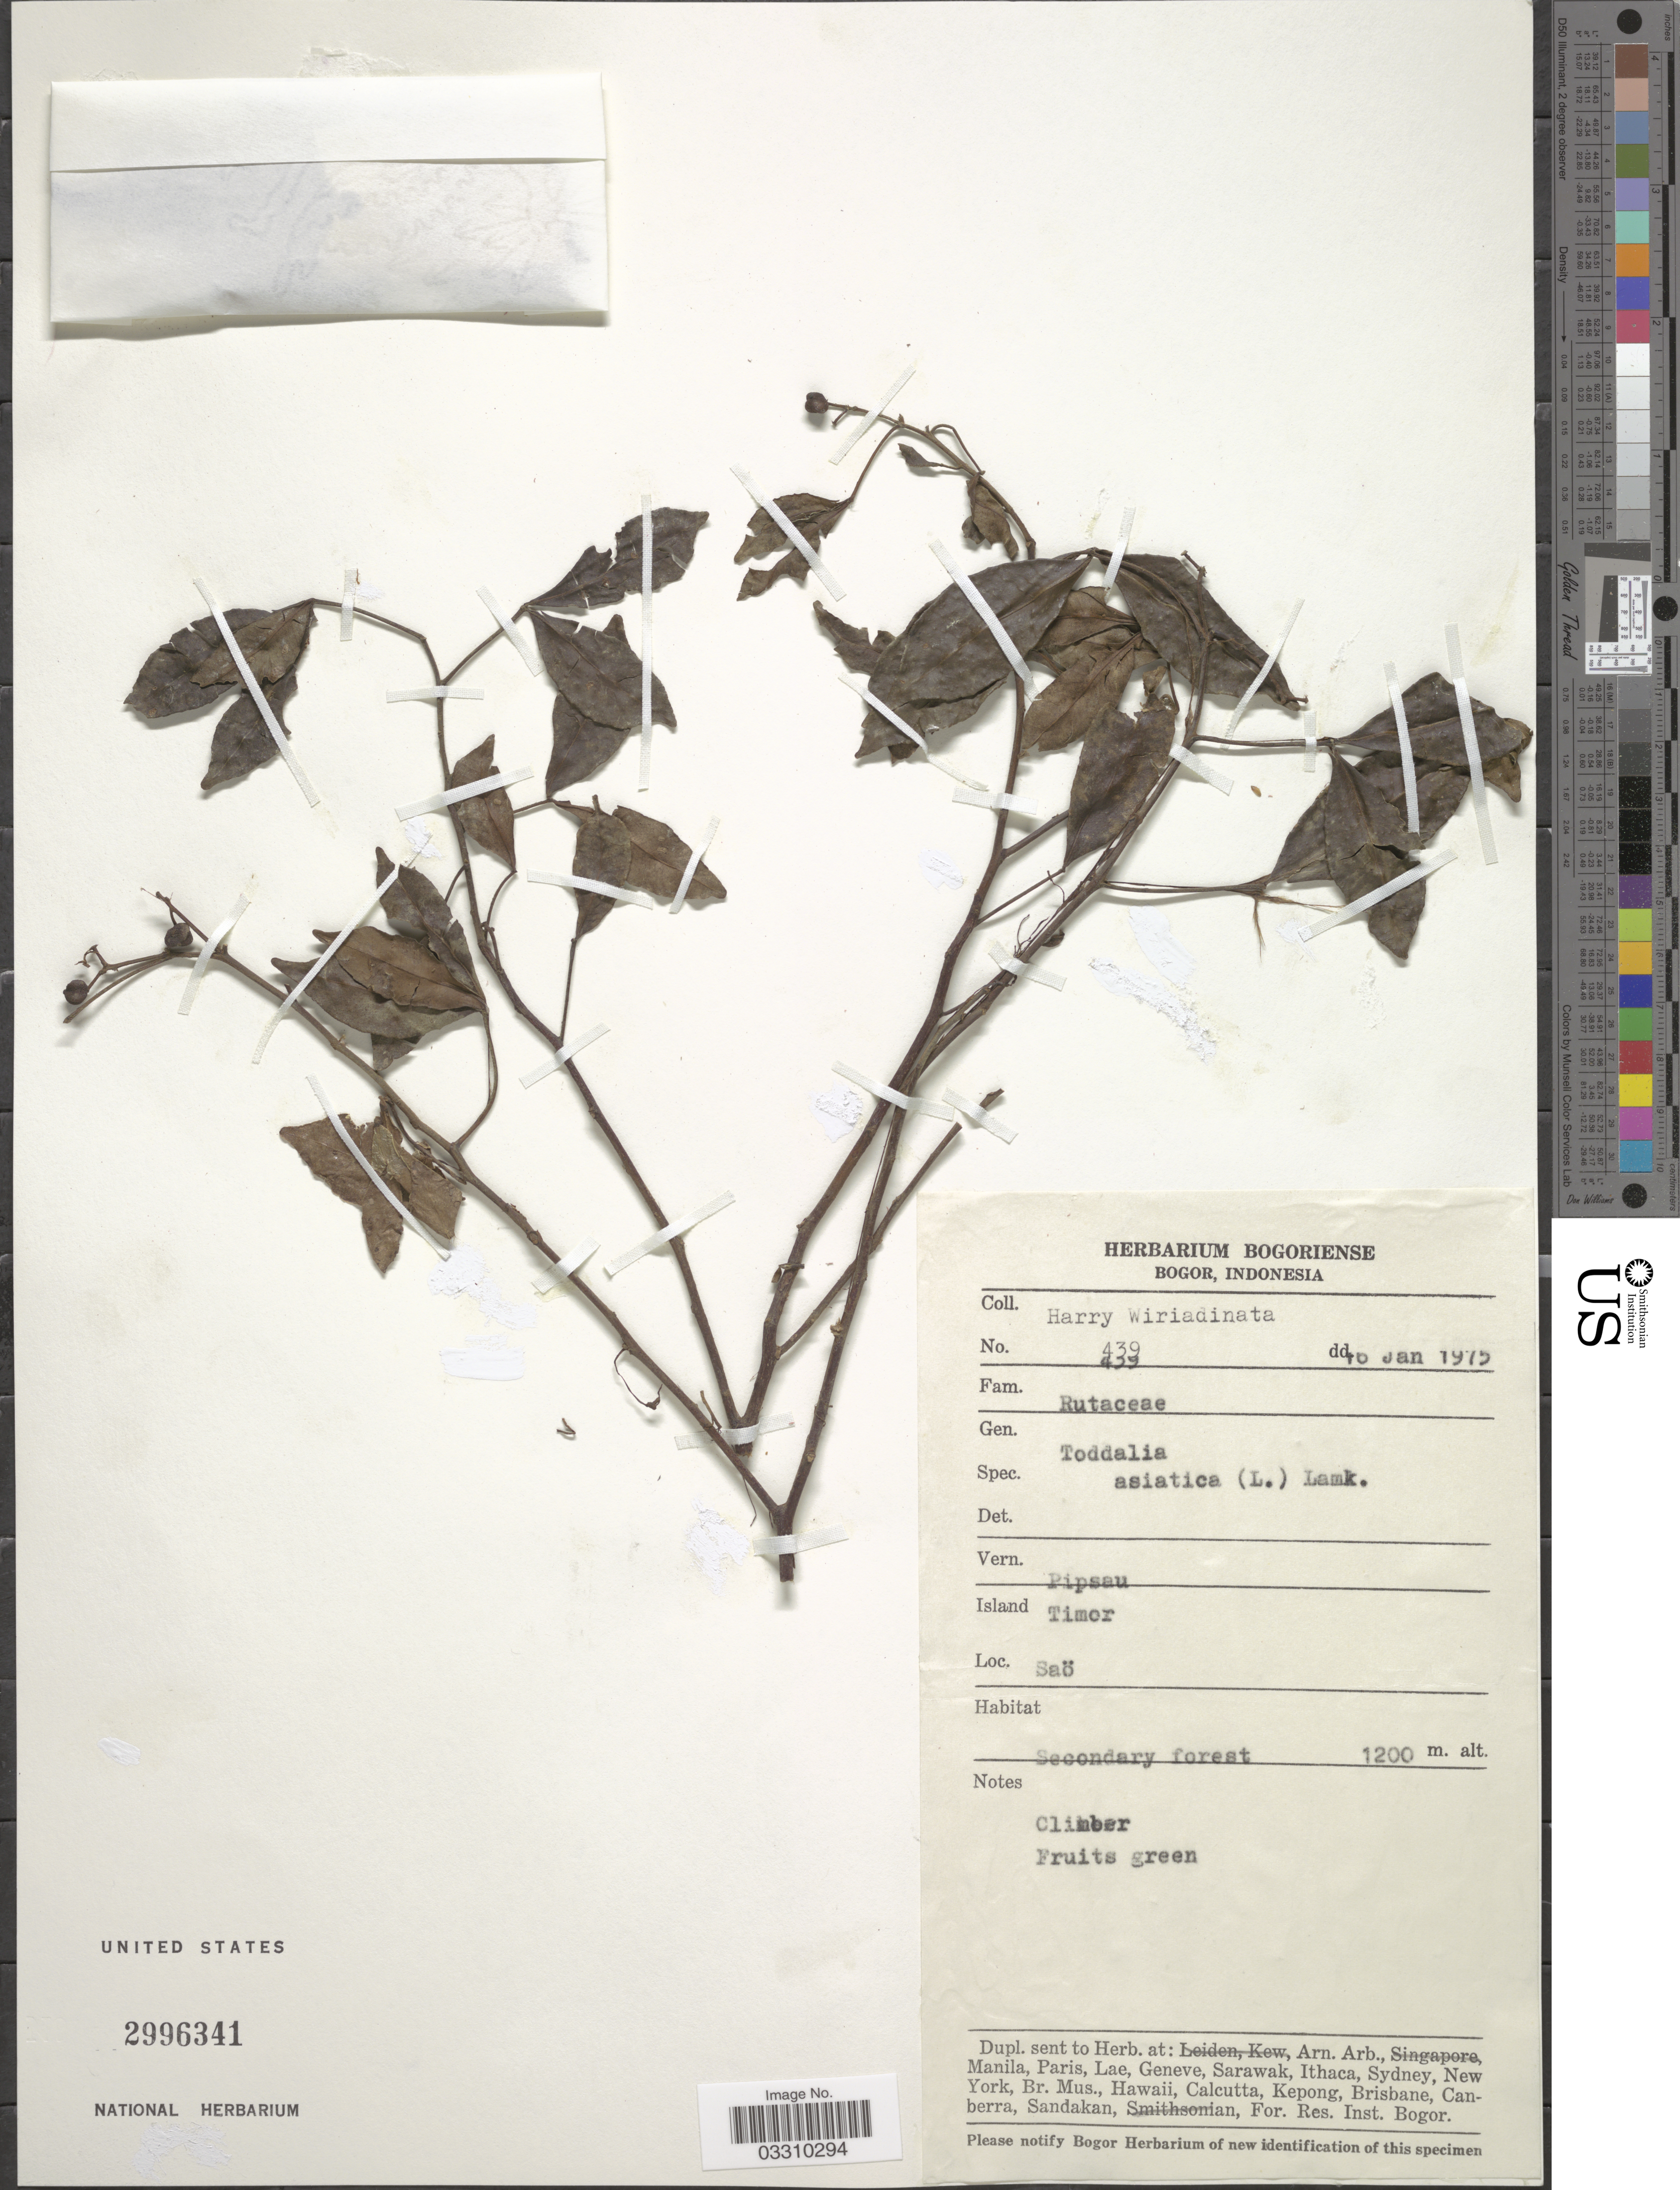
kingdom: Plantae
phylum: Tracheophyta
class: Magnoliopsida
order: Sapindales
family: Rutaceae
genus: Zanthoxylum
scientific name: Zanthoxylum asiaticum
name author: (L.) Appelhans et al.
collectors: H. Wiriadinata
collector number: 439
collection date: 1975-01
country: Indonesia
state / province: Nusa Tenggara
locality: Timor. Saö.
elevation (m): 1200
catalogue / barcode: US 2996341